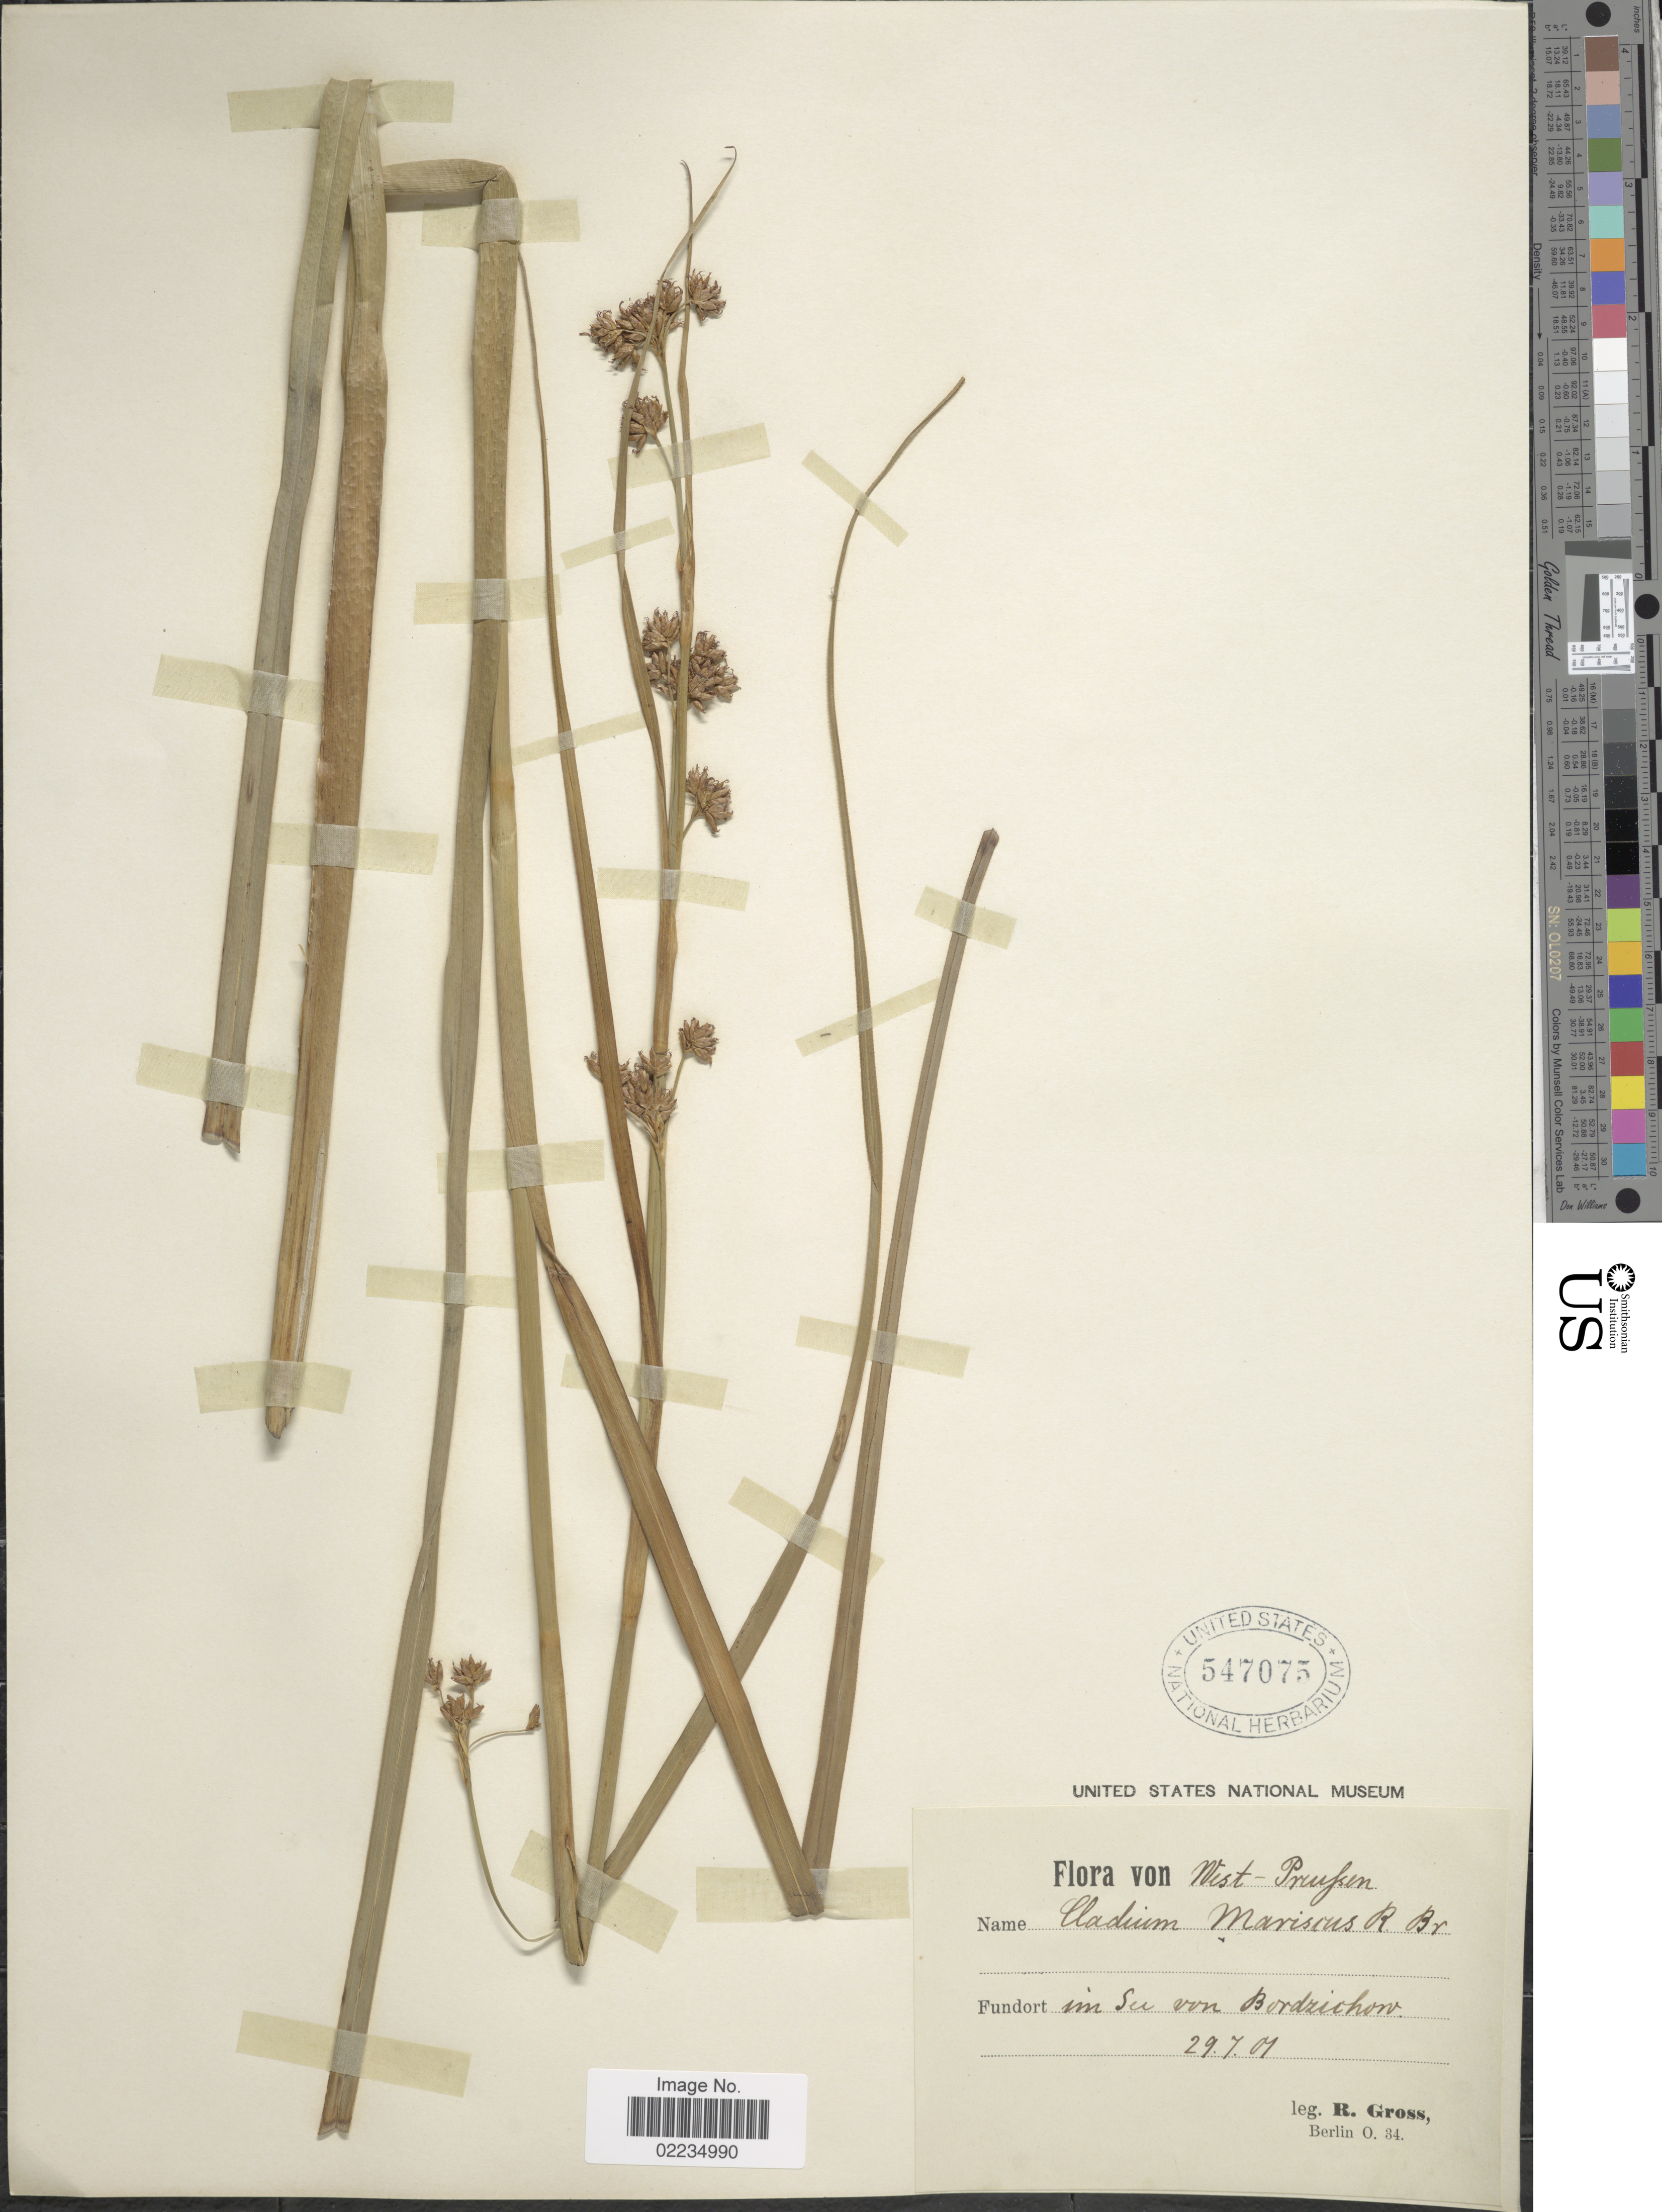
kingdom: Plantae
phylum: Tracheophyta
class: Liliopsida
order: Poales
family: Cyperaceae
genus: Cladium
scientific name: Cladium mariscus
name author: (L.) Pohl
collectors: R. Gross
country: Poland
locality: West Prussen, im Su von Bordzichow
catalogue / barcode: US 547075